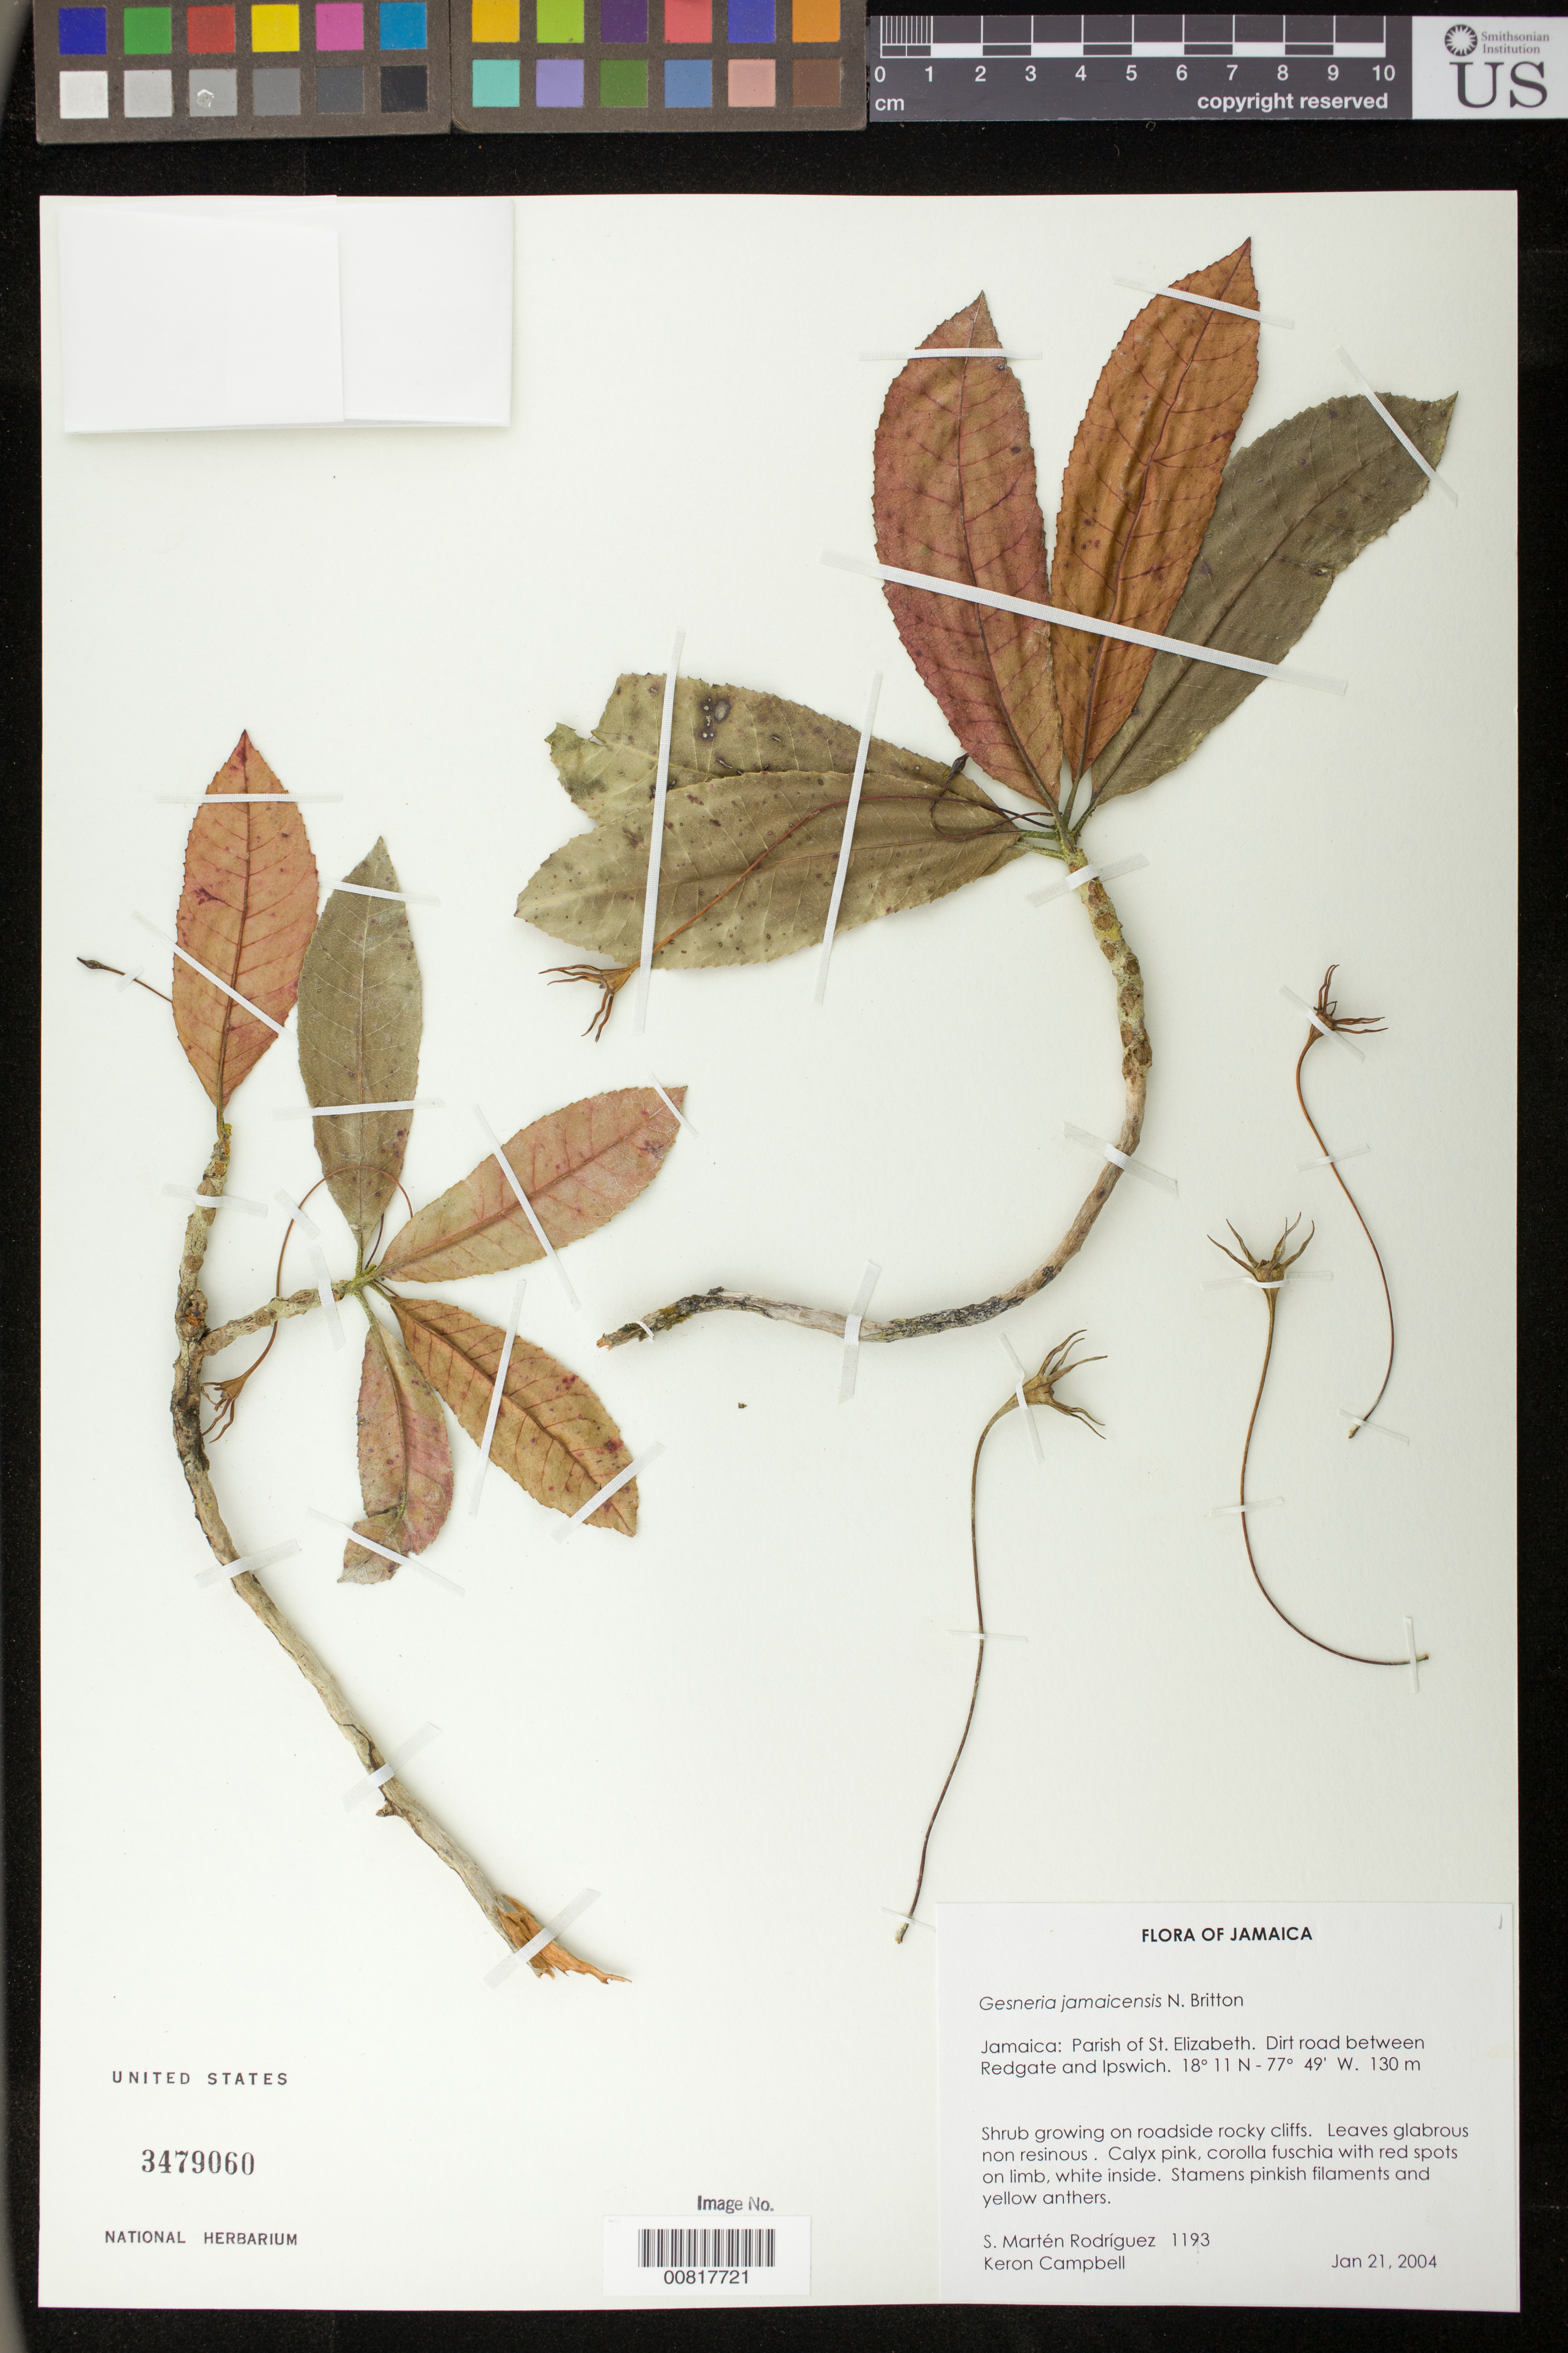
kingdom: Plantae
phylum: Tracheophyta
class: Magnoliopsida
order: Lamiales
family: Gesneriaceae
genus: Gesneria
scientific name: Gesneria jamaicensis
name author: Britton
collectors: S. Martén-Rodríguez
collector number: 1193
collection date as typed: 21 Jan 2004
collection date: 2004-01-21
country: Jamaica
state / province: Saint Elizabeth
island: Jamaica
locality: Parish of St. Elizabeth. Dirt road between Redgate and Ipswich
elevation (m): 130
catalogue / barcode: US 3479060